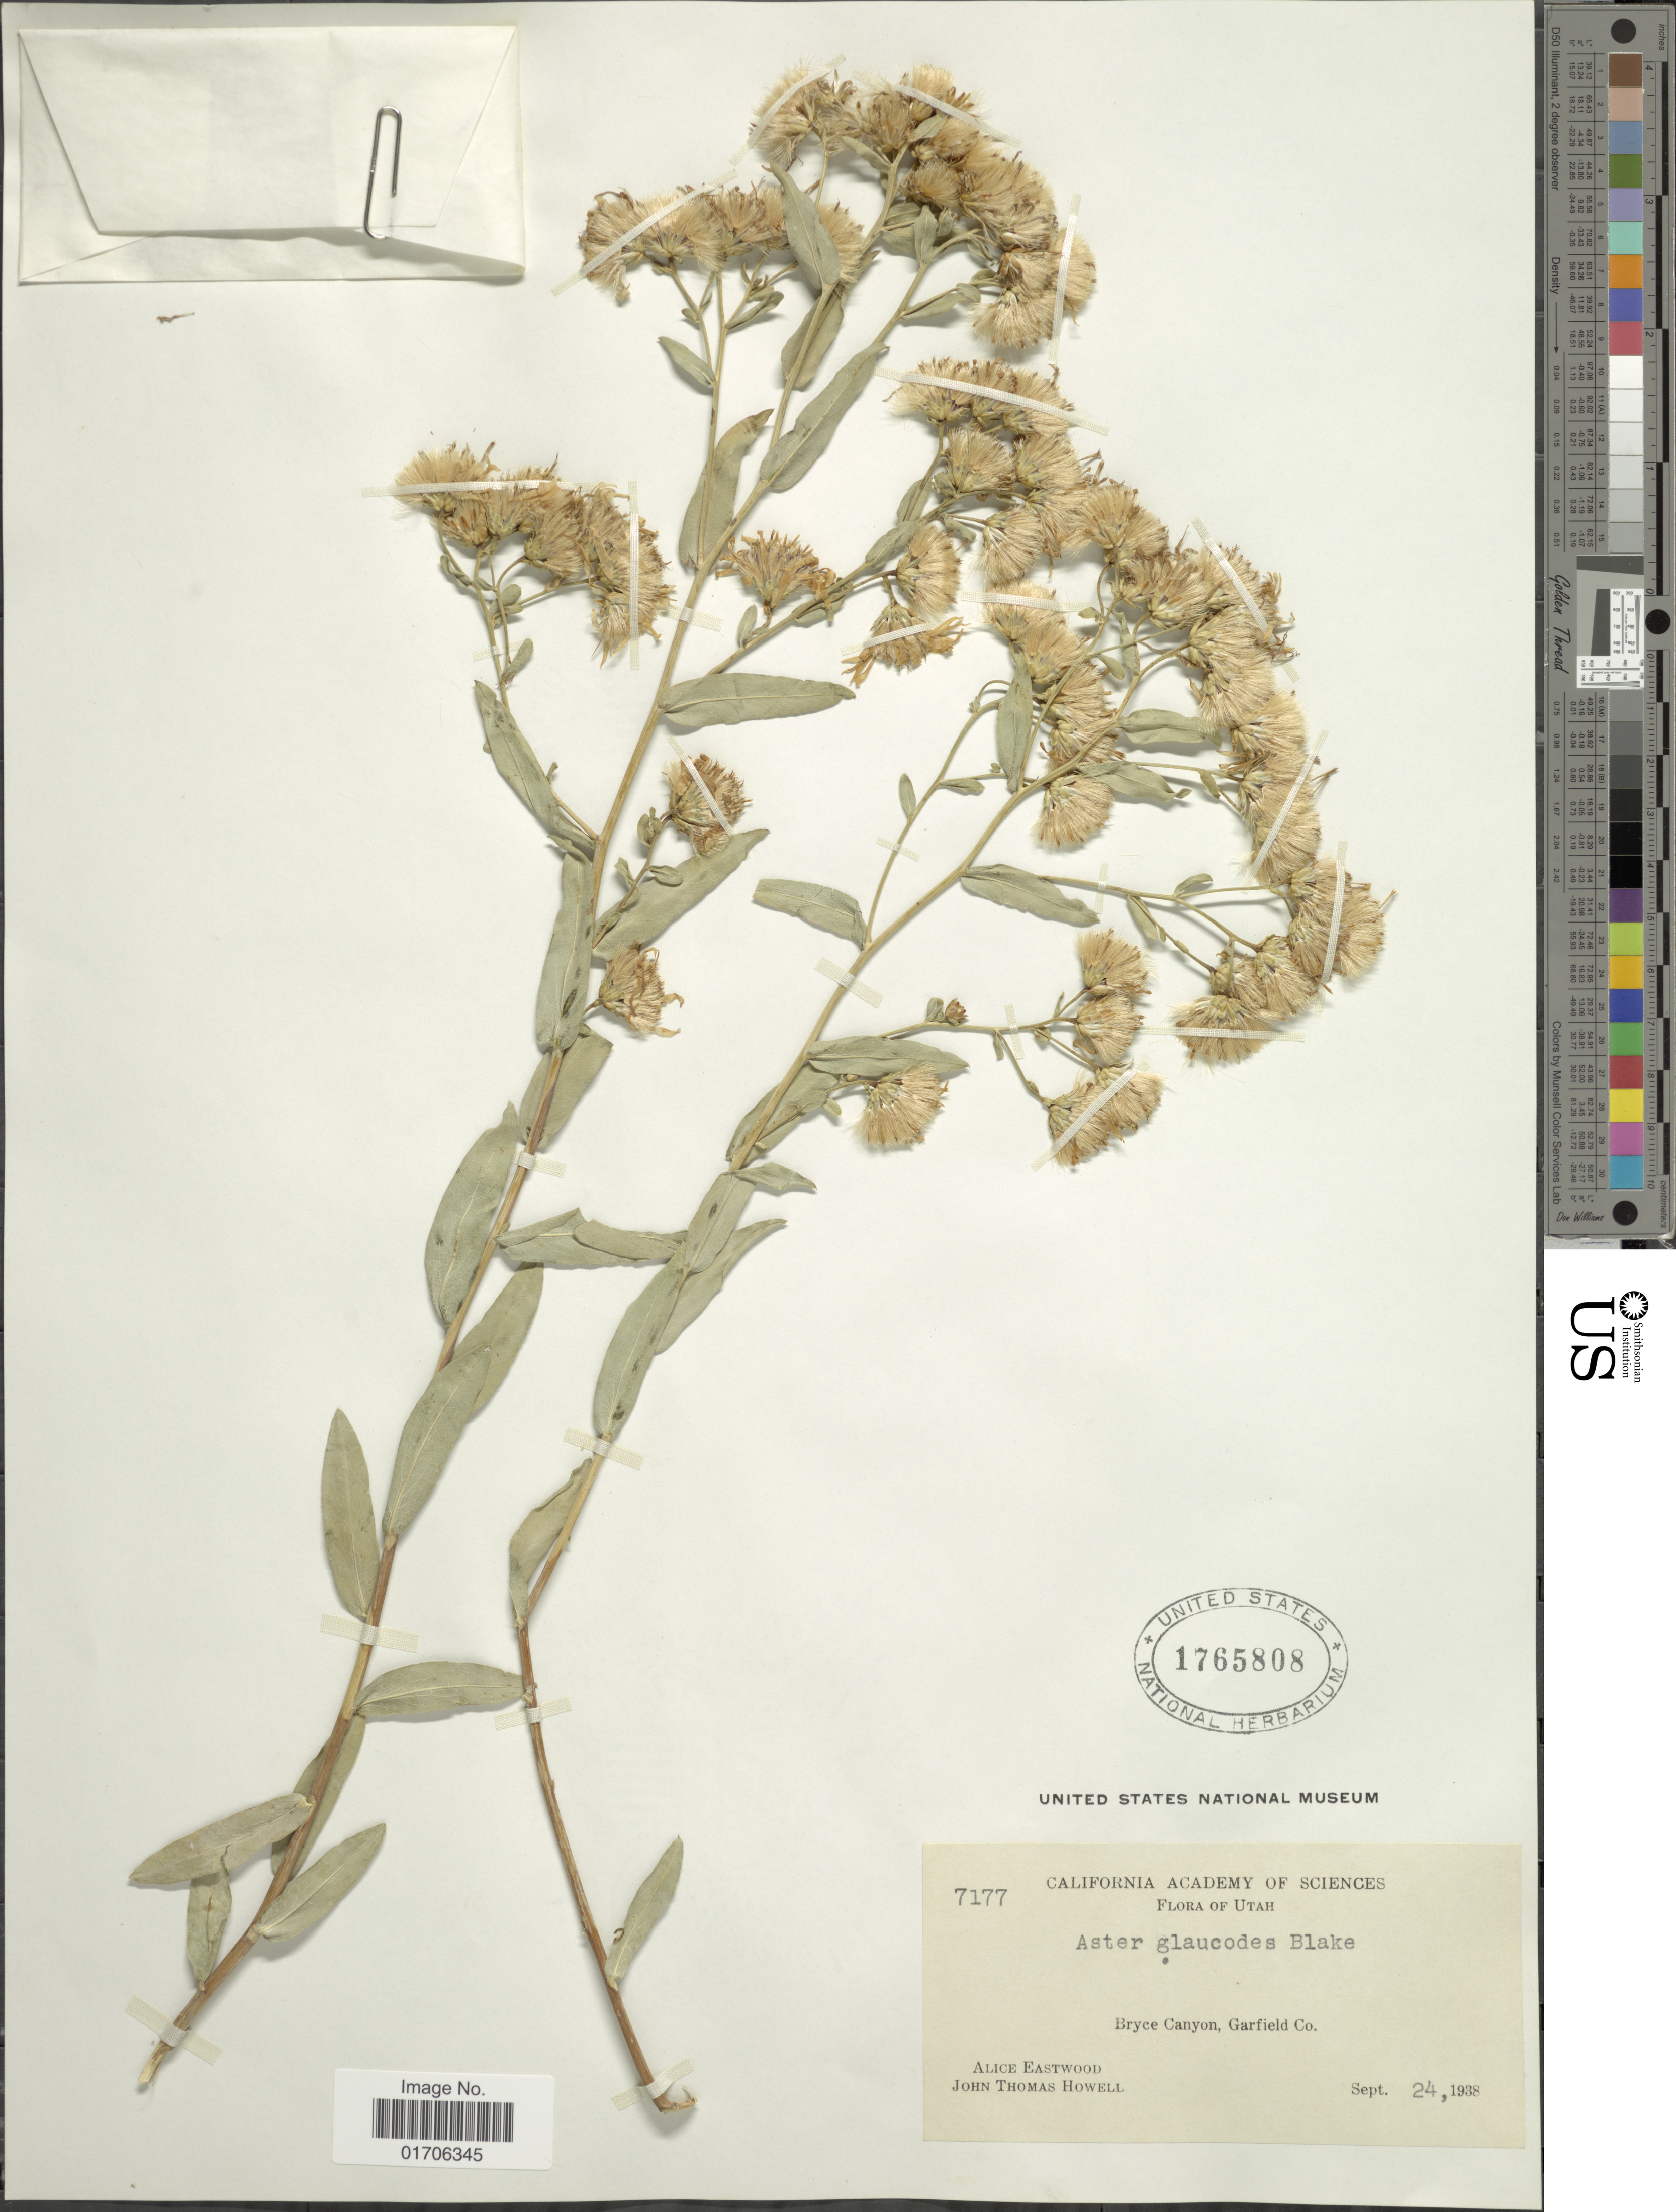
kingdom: Plantae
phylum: Tracheophyta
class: Magnoliopsida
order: Asterales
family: Asteraceae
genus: Eurybia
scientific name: Eurybia glauca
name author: (Nutt.) G.L. Nesom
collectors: A. Eastwood & J. T. Howell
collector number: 7177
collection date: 1938-09-24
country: United States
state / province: Utah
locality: Utah. Bryce Canyon, Garfield Co.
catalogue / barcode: US 1765808